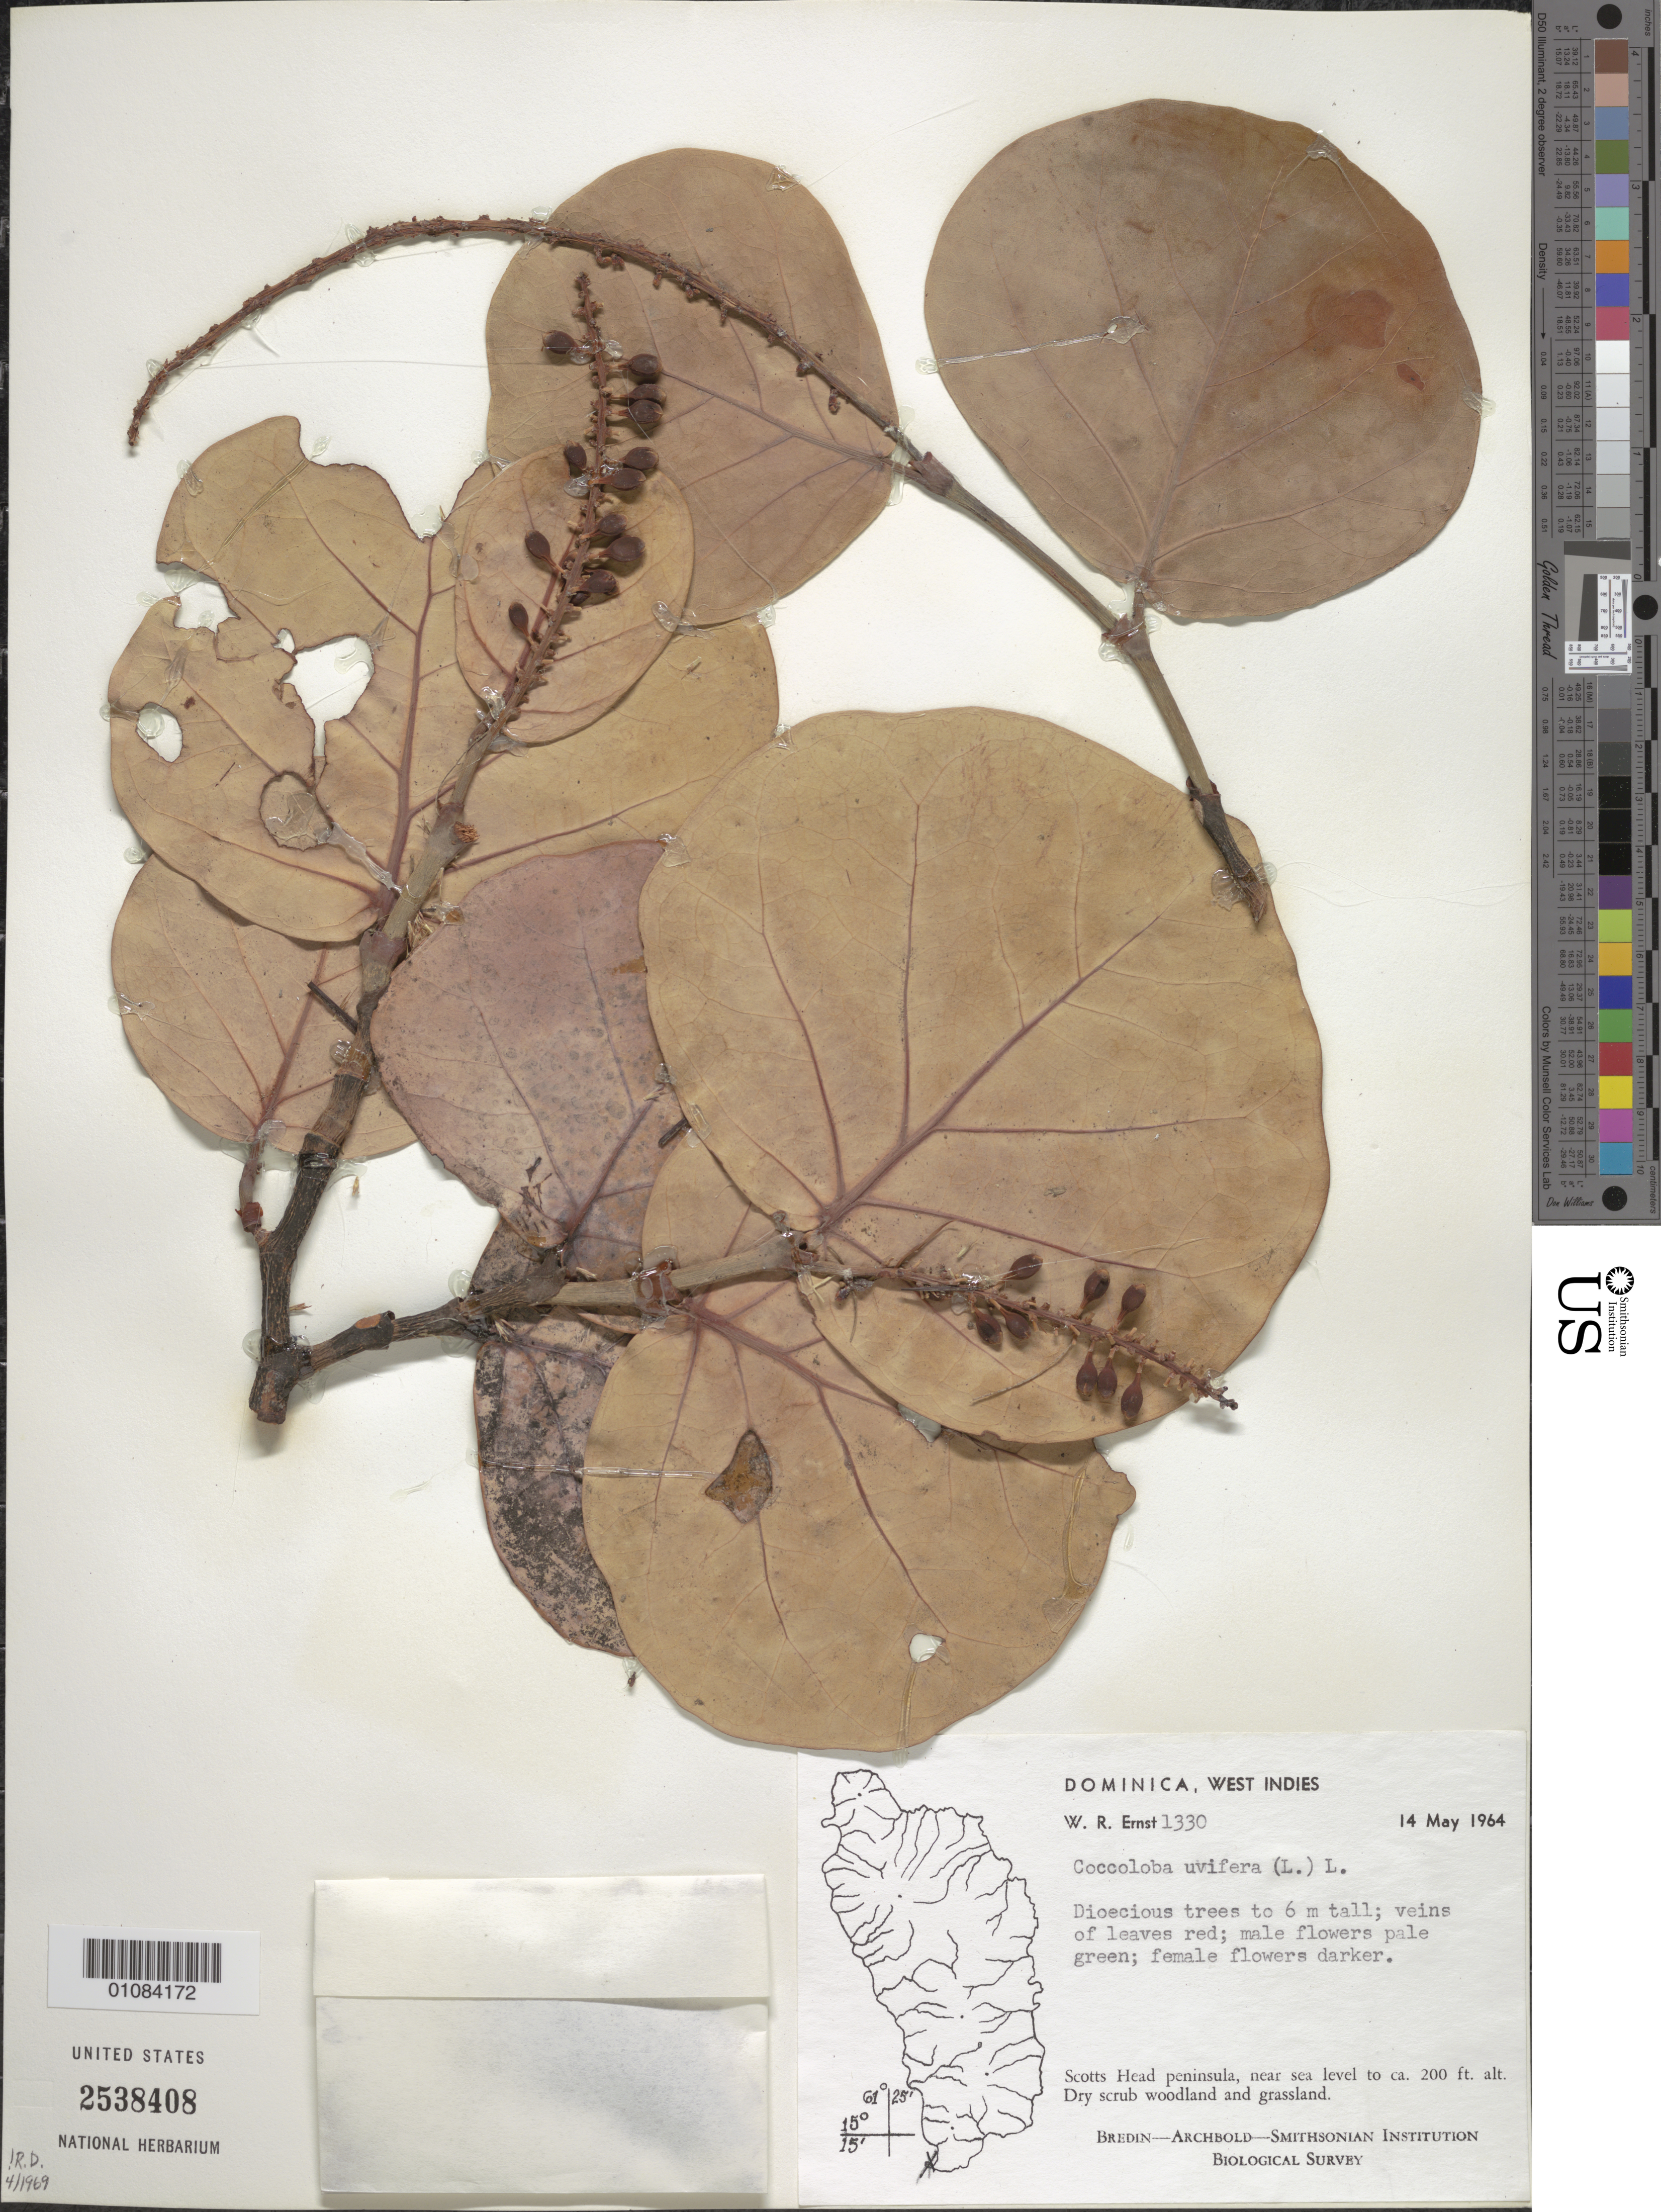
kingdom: Plantae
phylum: Tracheophyta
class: Magnoliopsida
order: Caryophyllales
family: Polygonaceae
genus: Coccoloba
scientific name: Coccoloba uvifera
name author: L.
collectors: W. R. Ernst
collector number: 1330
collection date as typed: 14 May 1964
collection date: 1964-05-14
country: Dominica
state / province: St. Mark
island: Dominica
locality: Scotts Head peninsula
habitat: Dry scrub woodland and grassland. Dioecious trees to 6 m tall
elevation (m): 0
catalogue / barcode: US 2538408